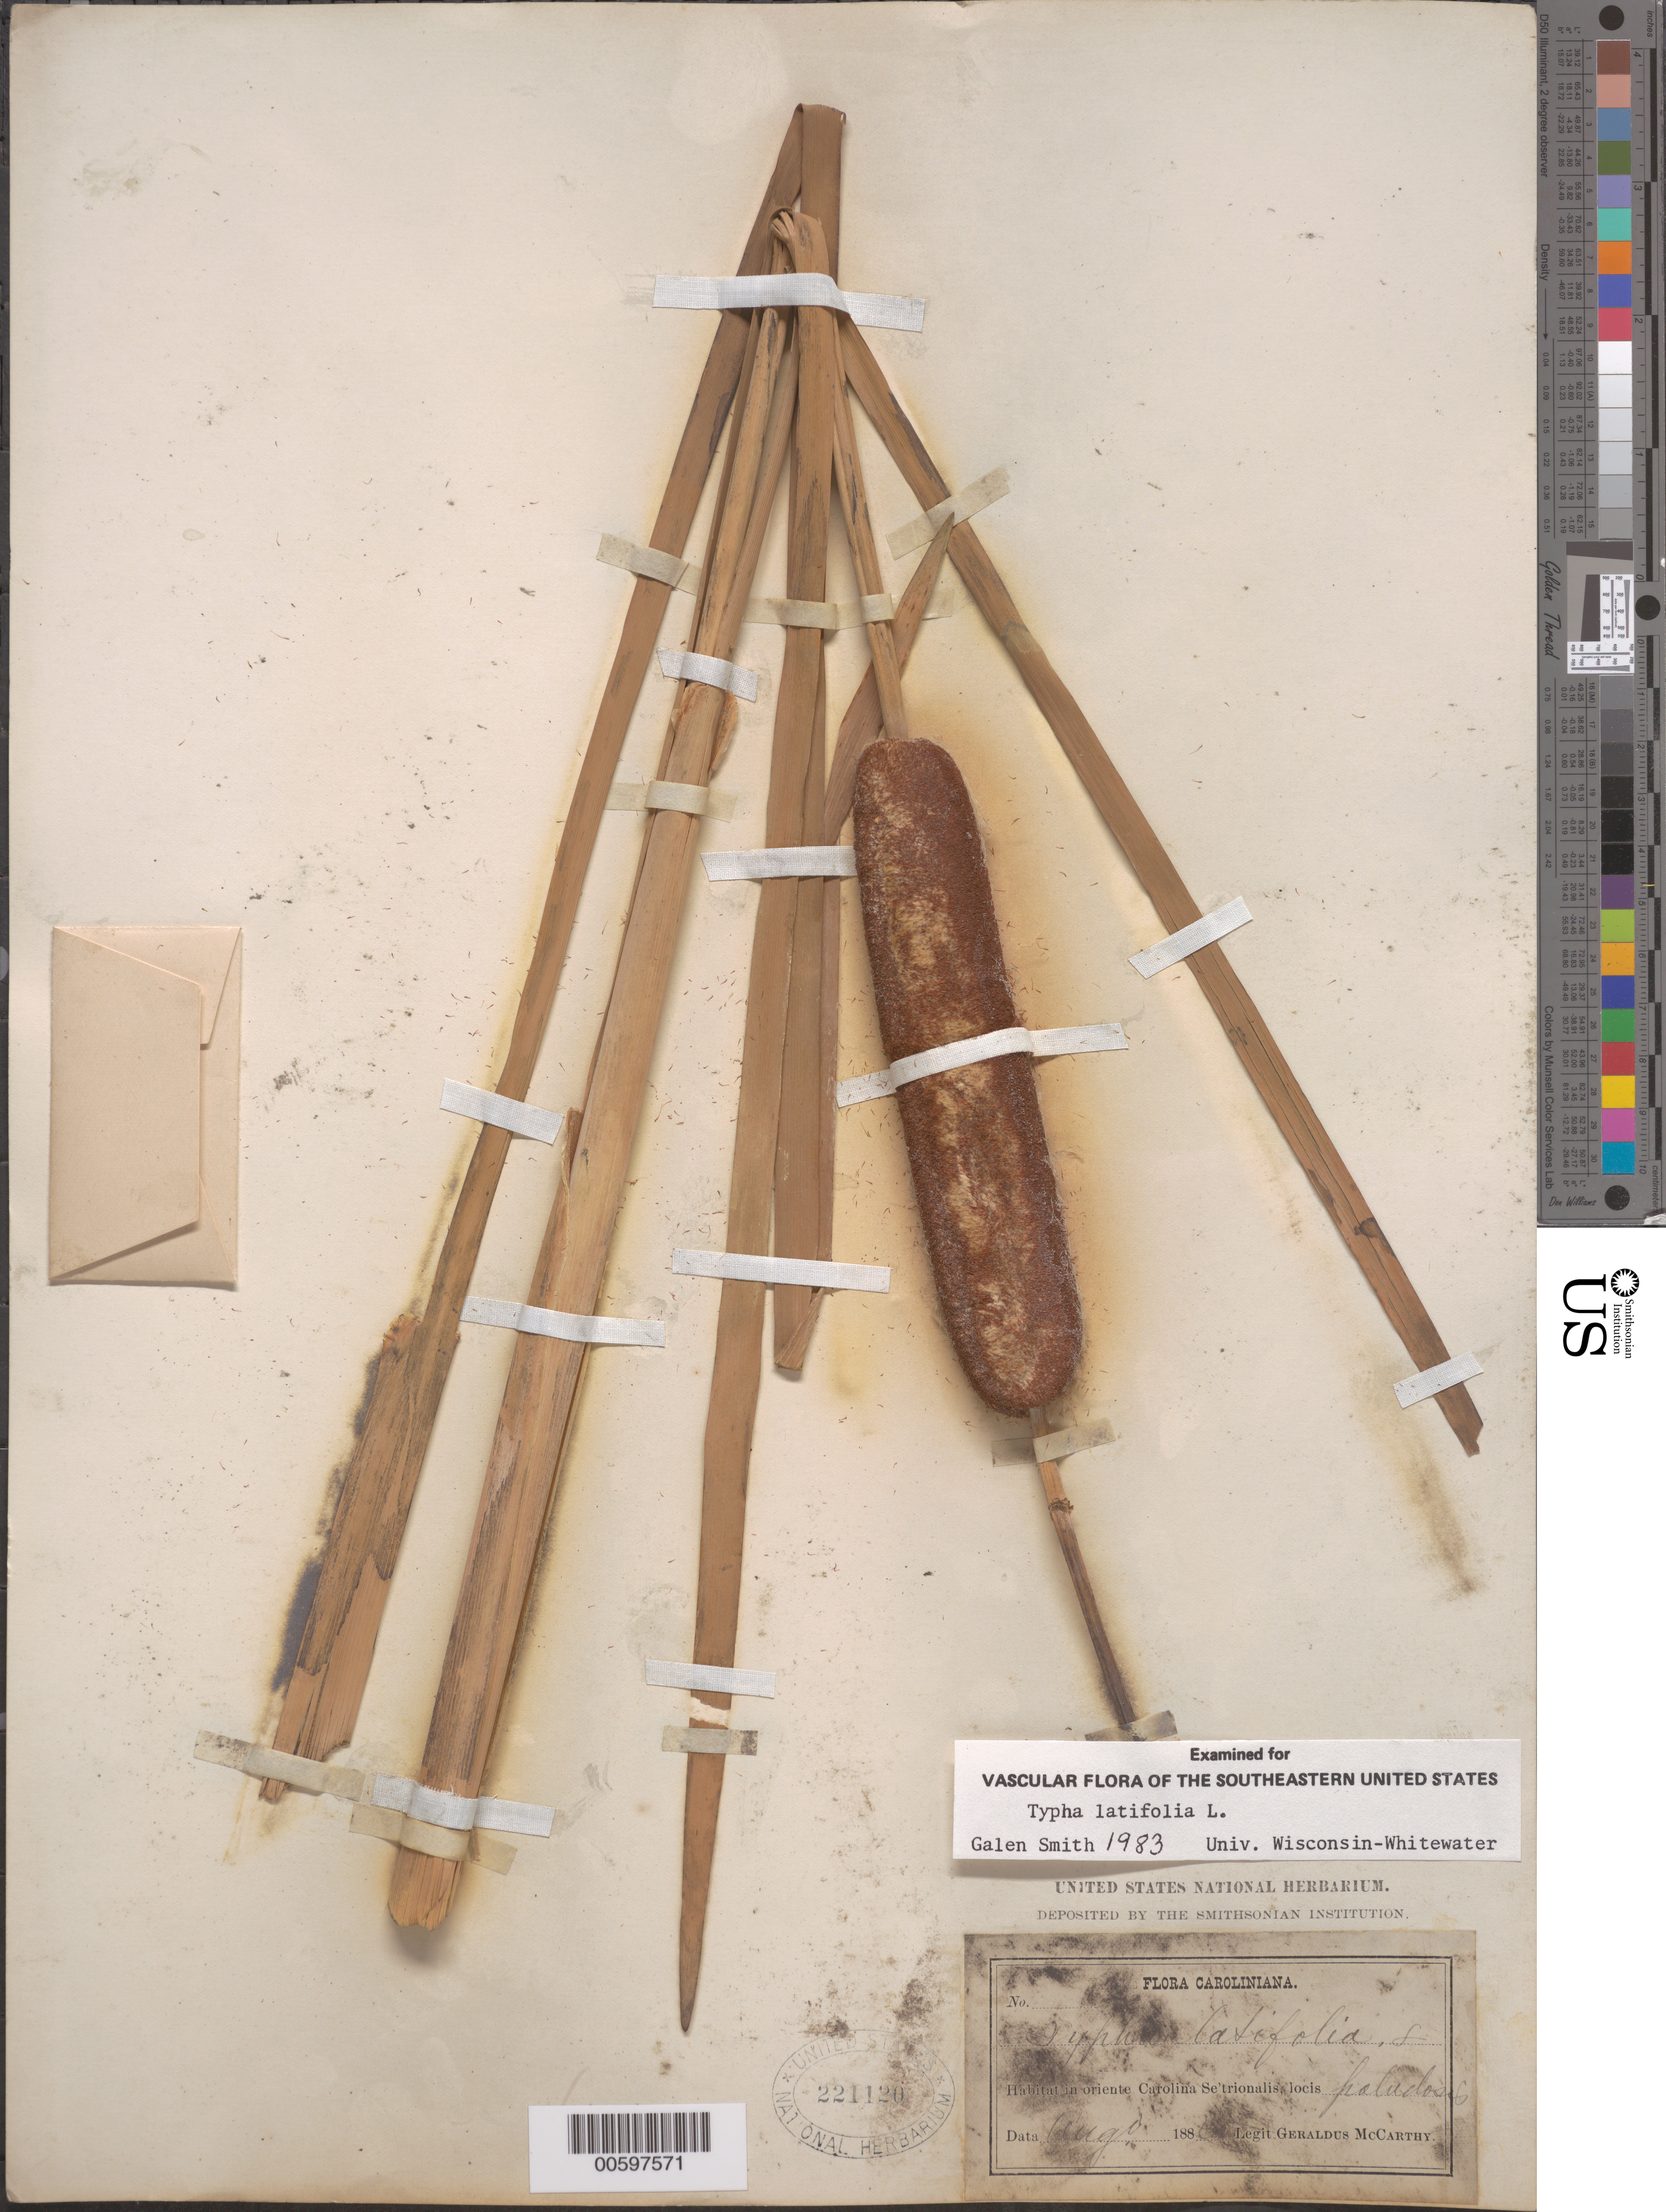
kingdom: Plantae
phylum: Tracheophyta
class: Liliopsida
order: Poales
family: Typhaceae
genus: Typha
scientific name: Typha latifolia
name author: L.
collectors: G. McCarthy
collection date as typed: Aug 188-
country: United States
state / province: North Carolina / South Carolina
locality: Carolinas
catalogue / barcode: US 221120